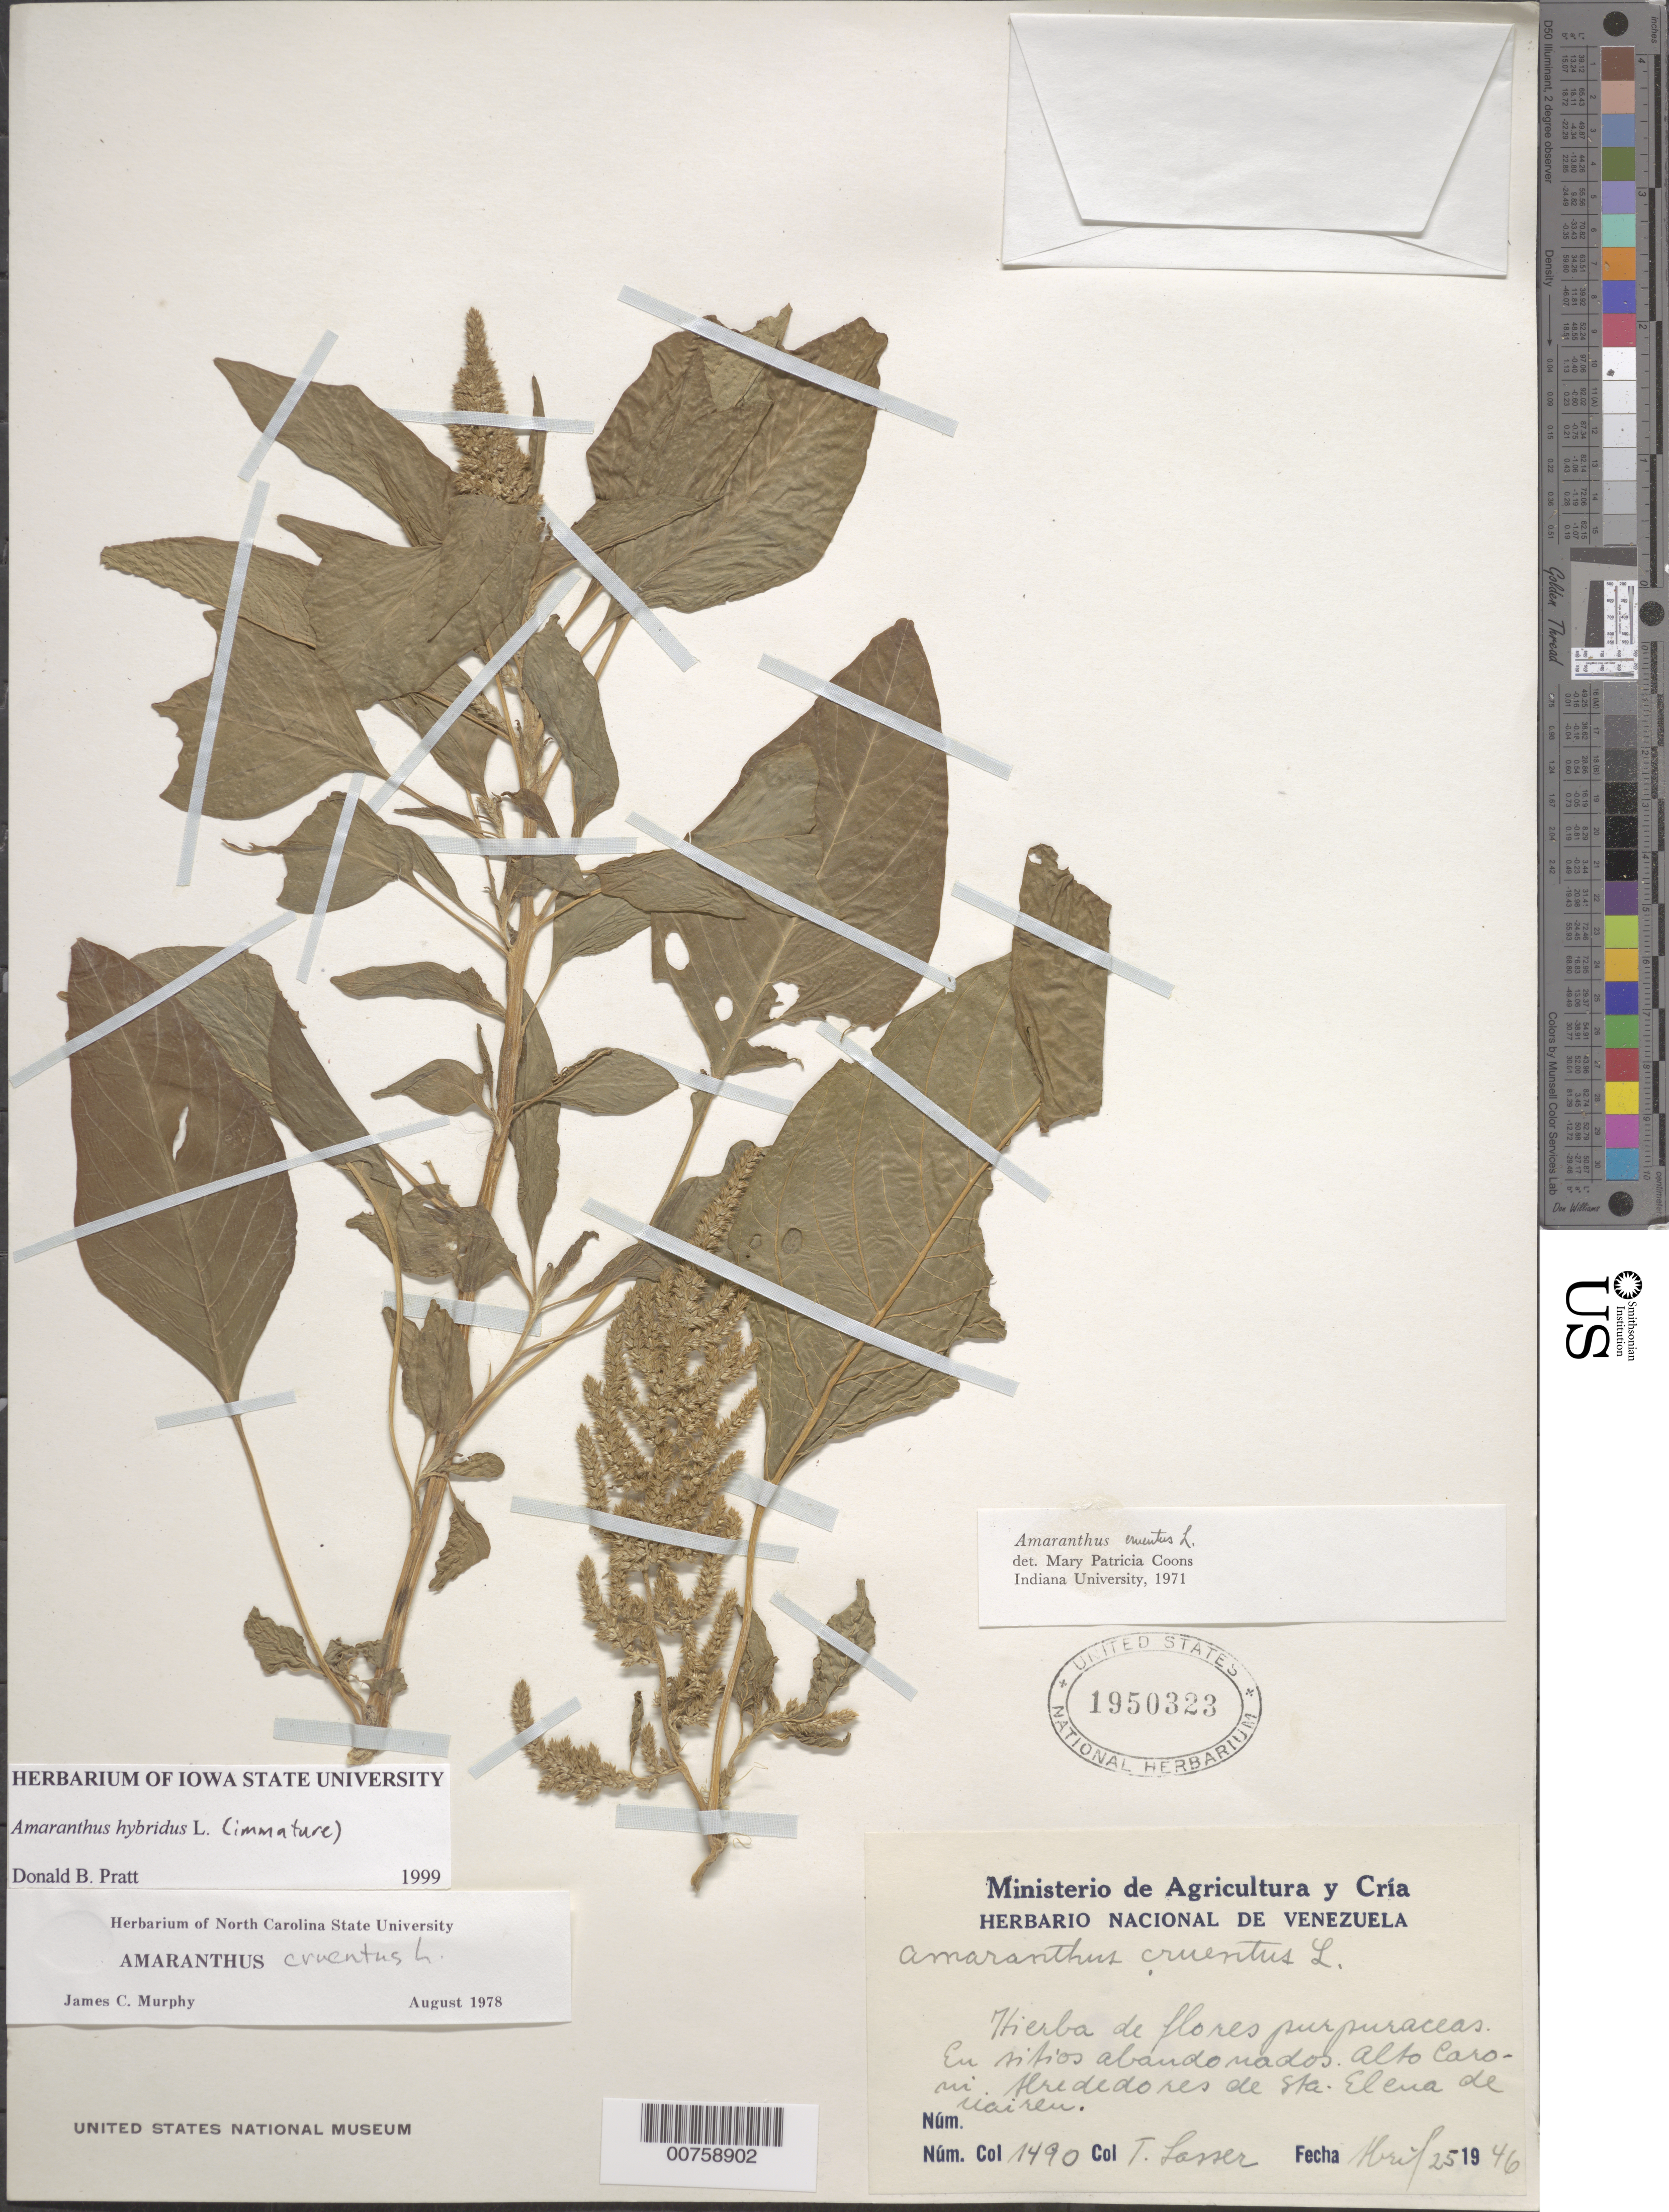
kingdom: Plantae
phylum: Tracheophyta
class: Magnoliopsida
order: Caryophyllales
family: Amaranthaceae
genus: Amaranthus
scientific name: Amaranthus hybridus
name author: L.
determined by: Pratt, D. B.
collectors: T. Lasser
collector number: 1490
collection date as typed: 25-Apr-46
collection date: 1946-04-25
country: Venezuela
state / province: Bolívar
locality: Sta. Elena de Uairén, Alto Caroní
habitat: Abandoned sites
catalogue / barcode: US 1950323